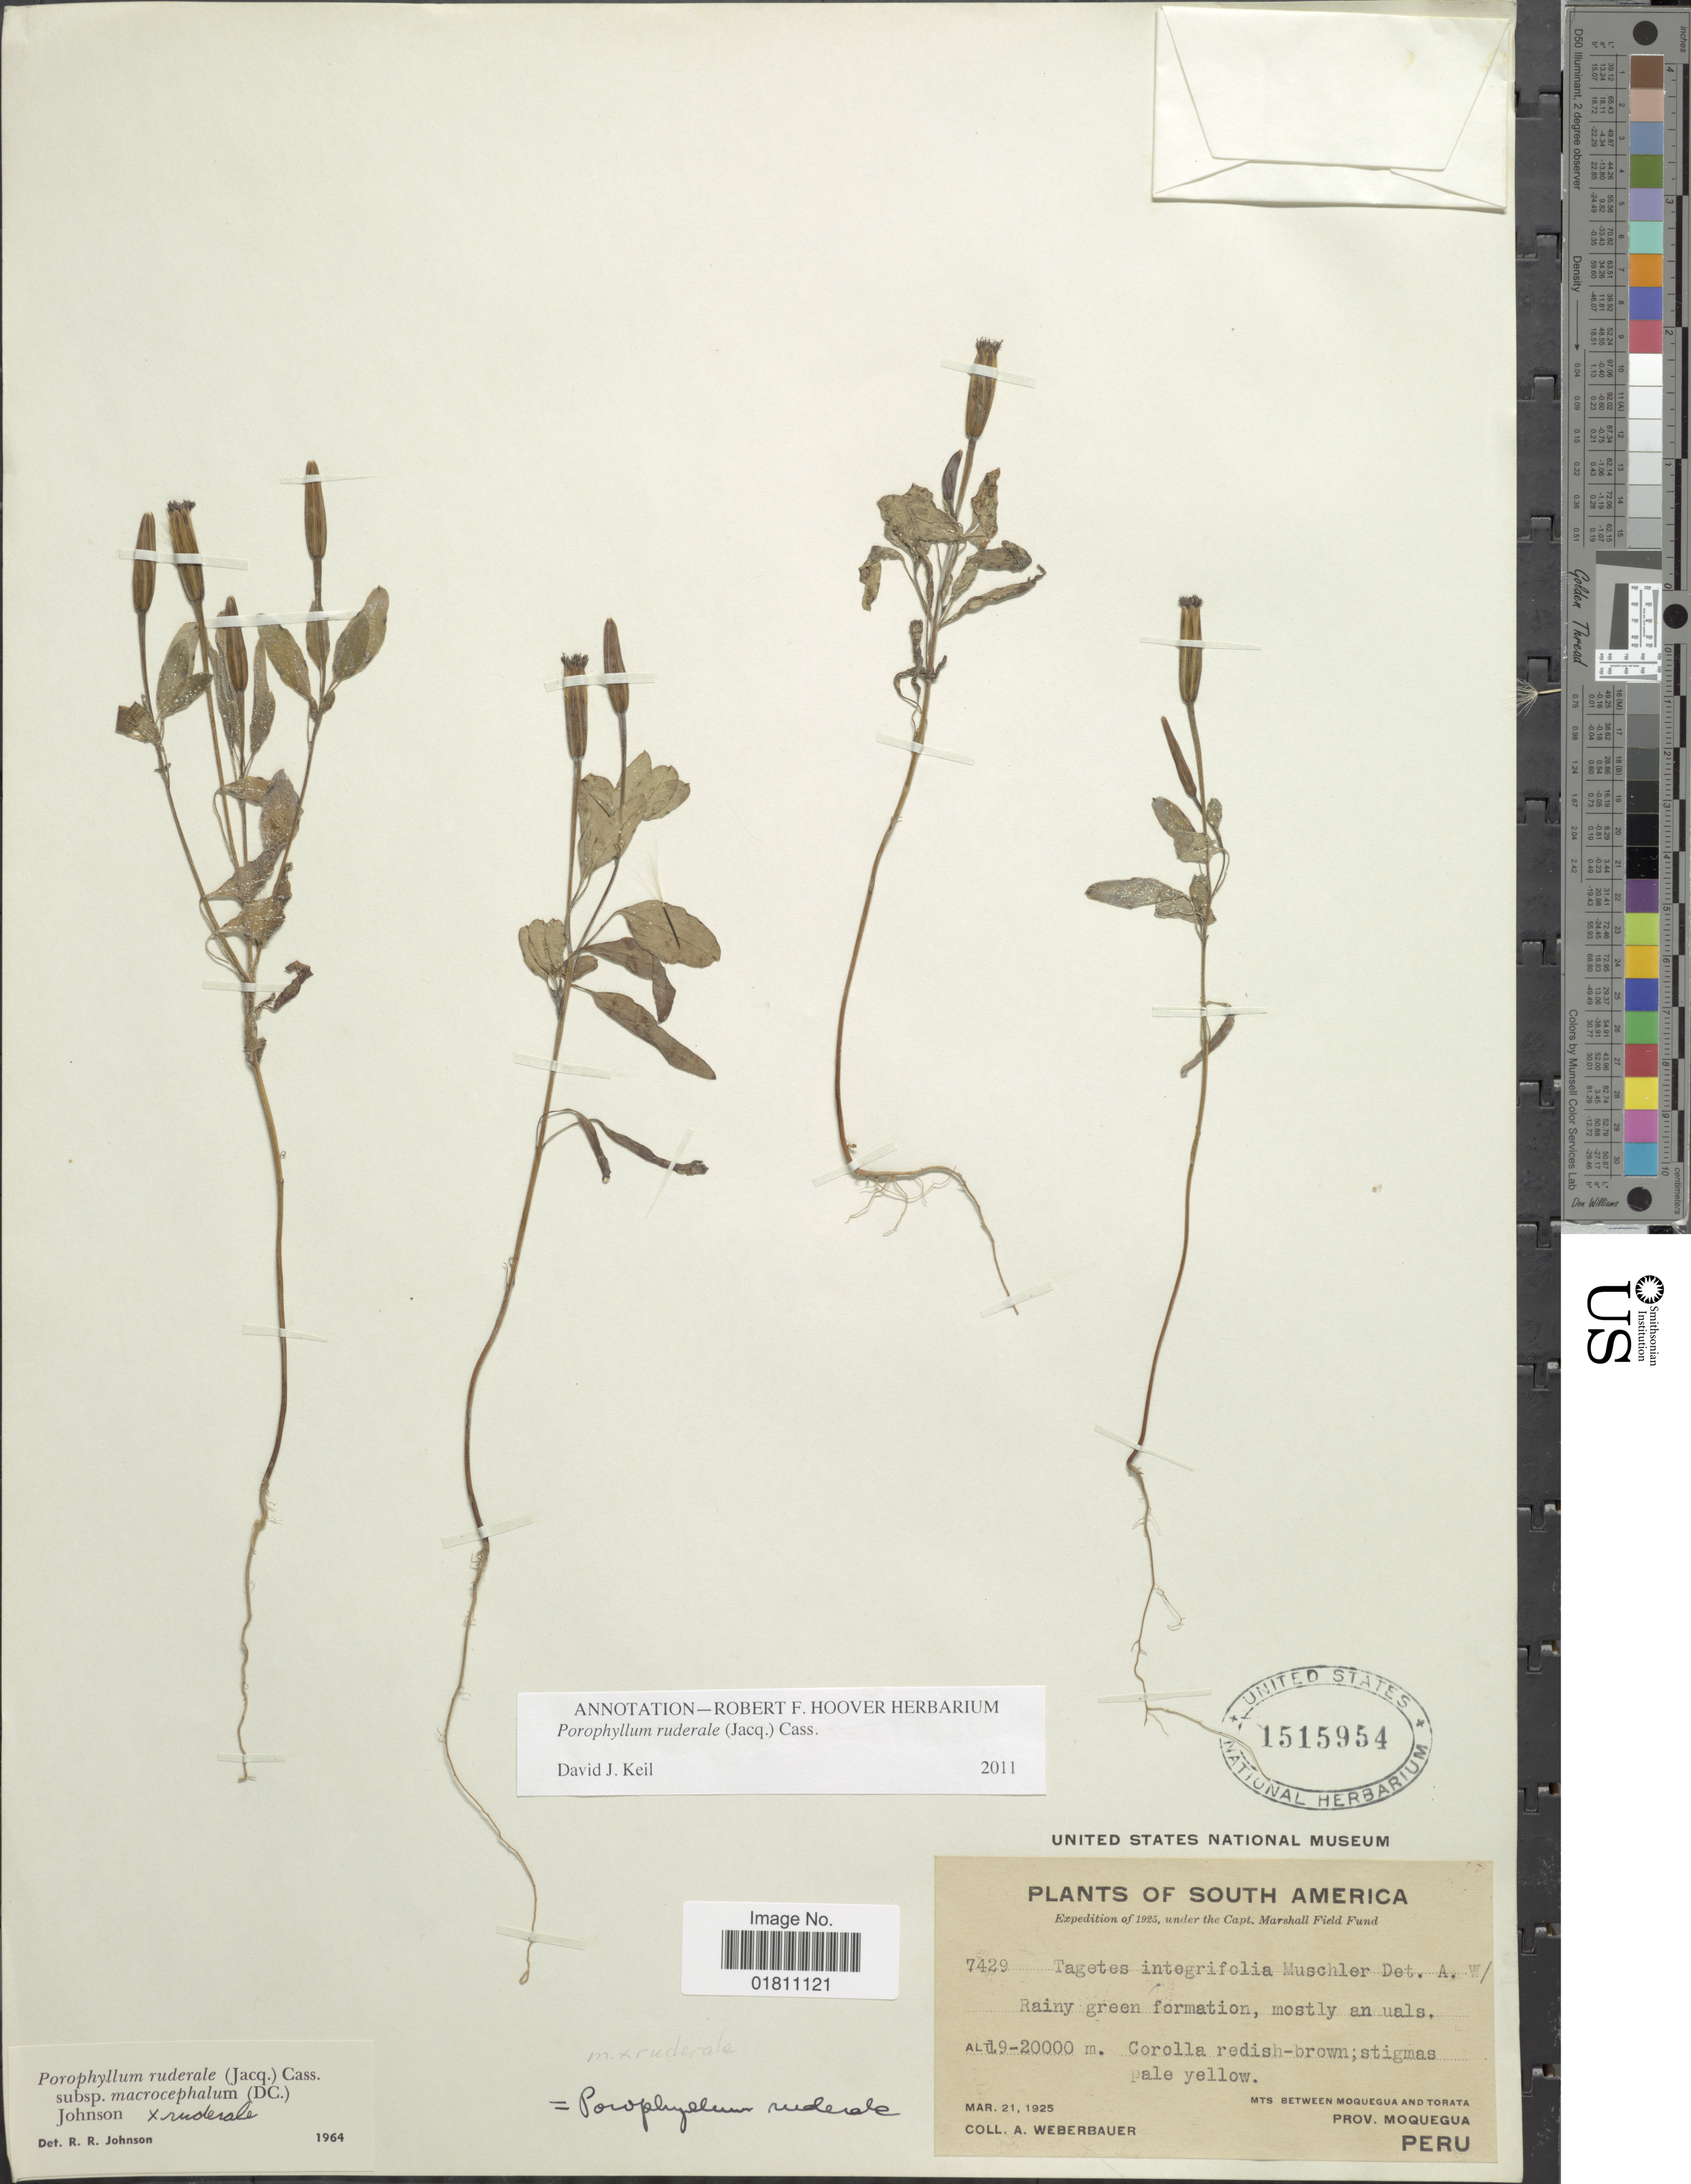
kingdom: Plantae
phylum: Tracheophyta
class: Magnoliopsida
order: Asterales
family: Asteraceae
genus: Porophyllum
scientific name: Porophyllum ruderale subsp. ruderale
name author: (Jacq.) Cass.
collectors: A. Weberbauer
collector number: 7429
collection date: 1925-03-21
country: Peru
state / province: Moquegua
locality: Rainy green formation, mostly annuals, Mts between Moquegua and Torata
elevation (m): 19000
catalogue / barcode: US 1515954